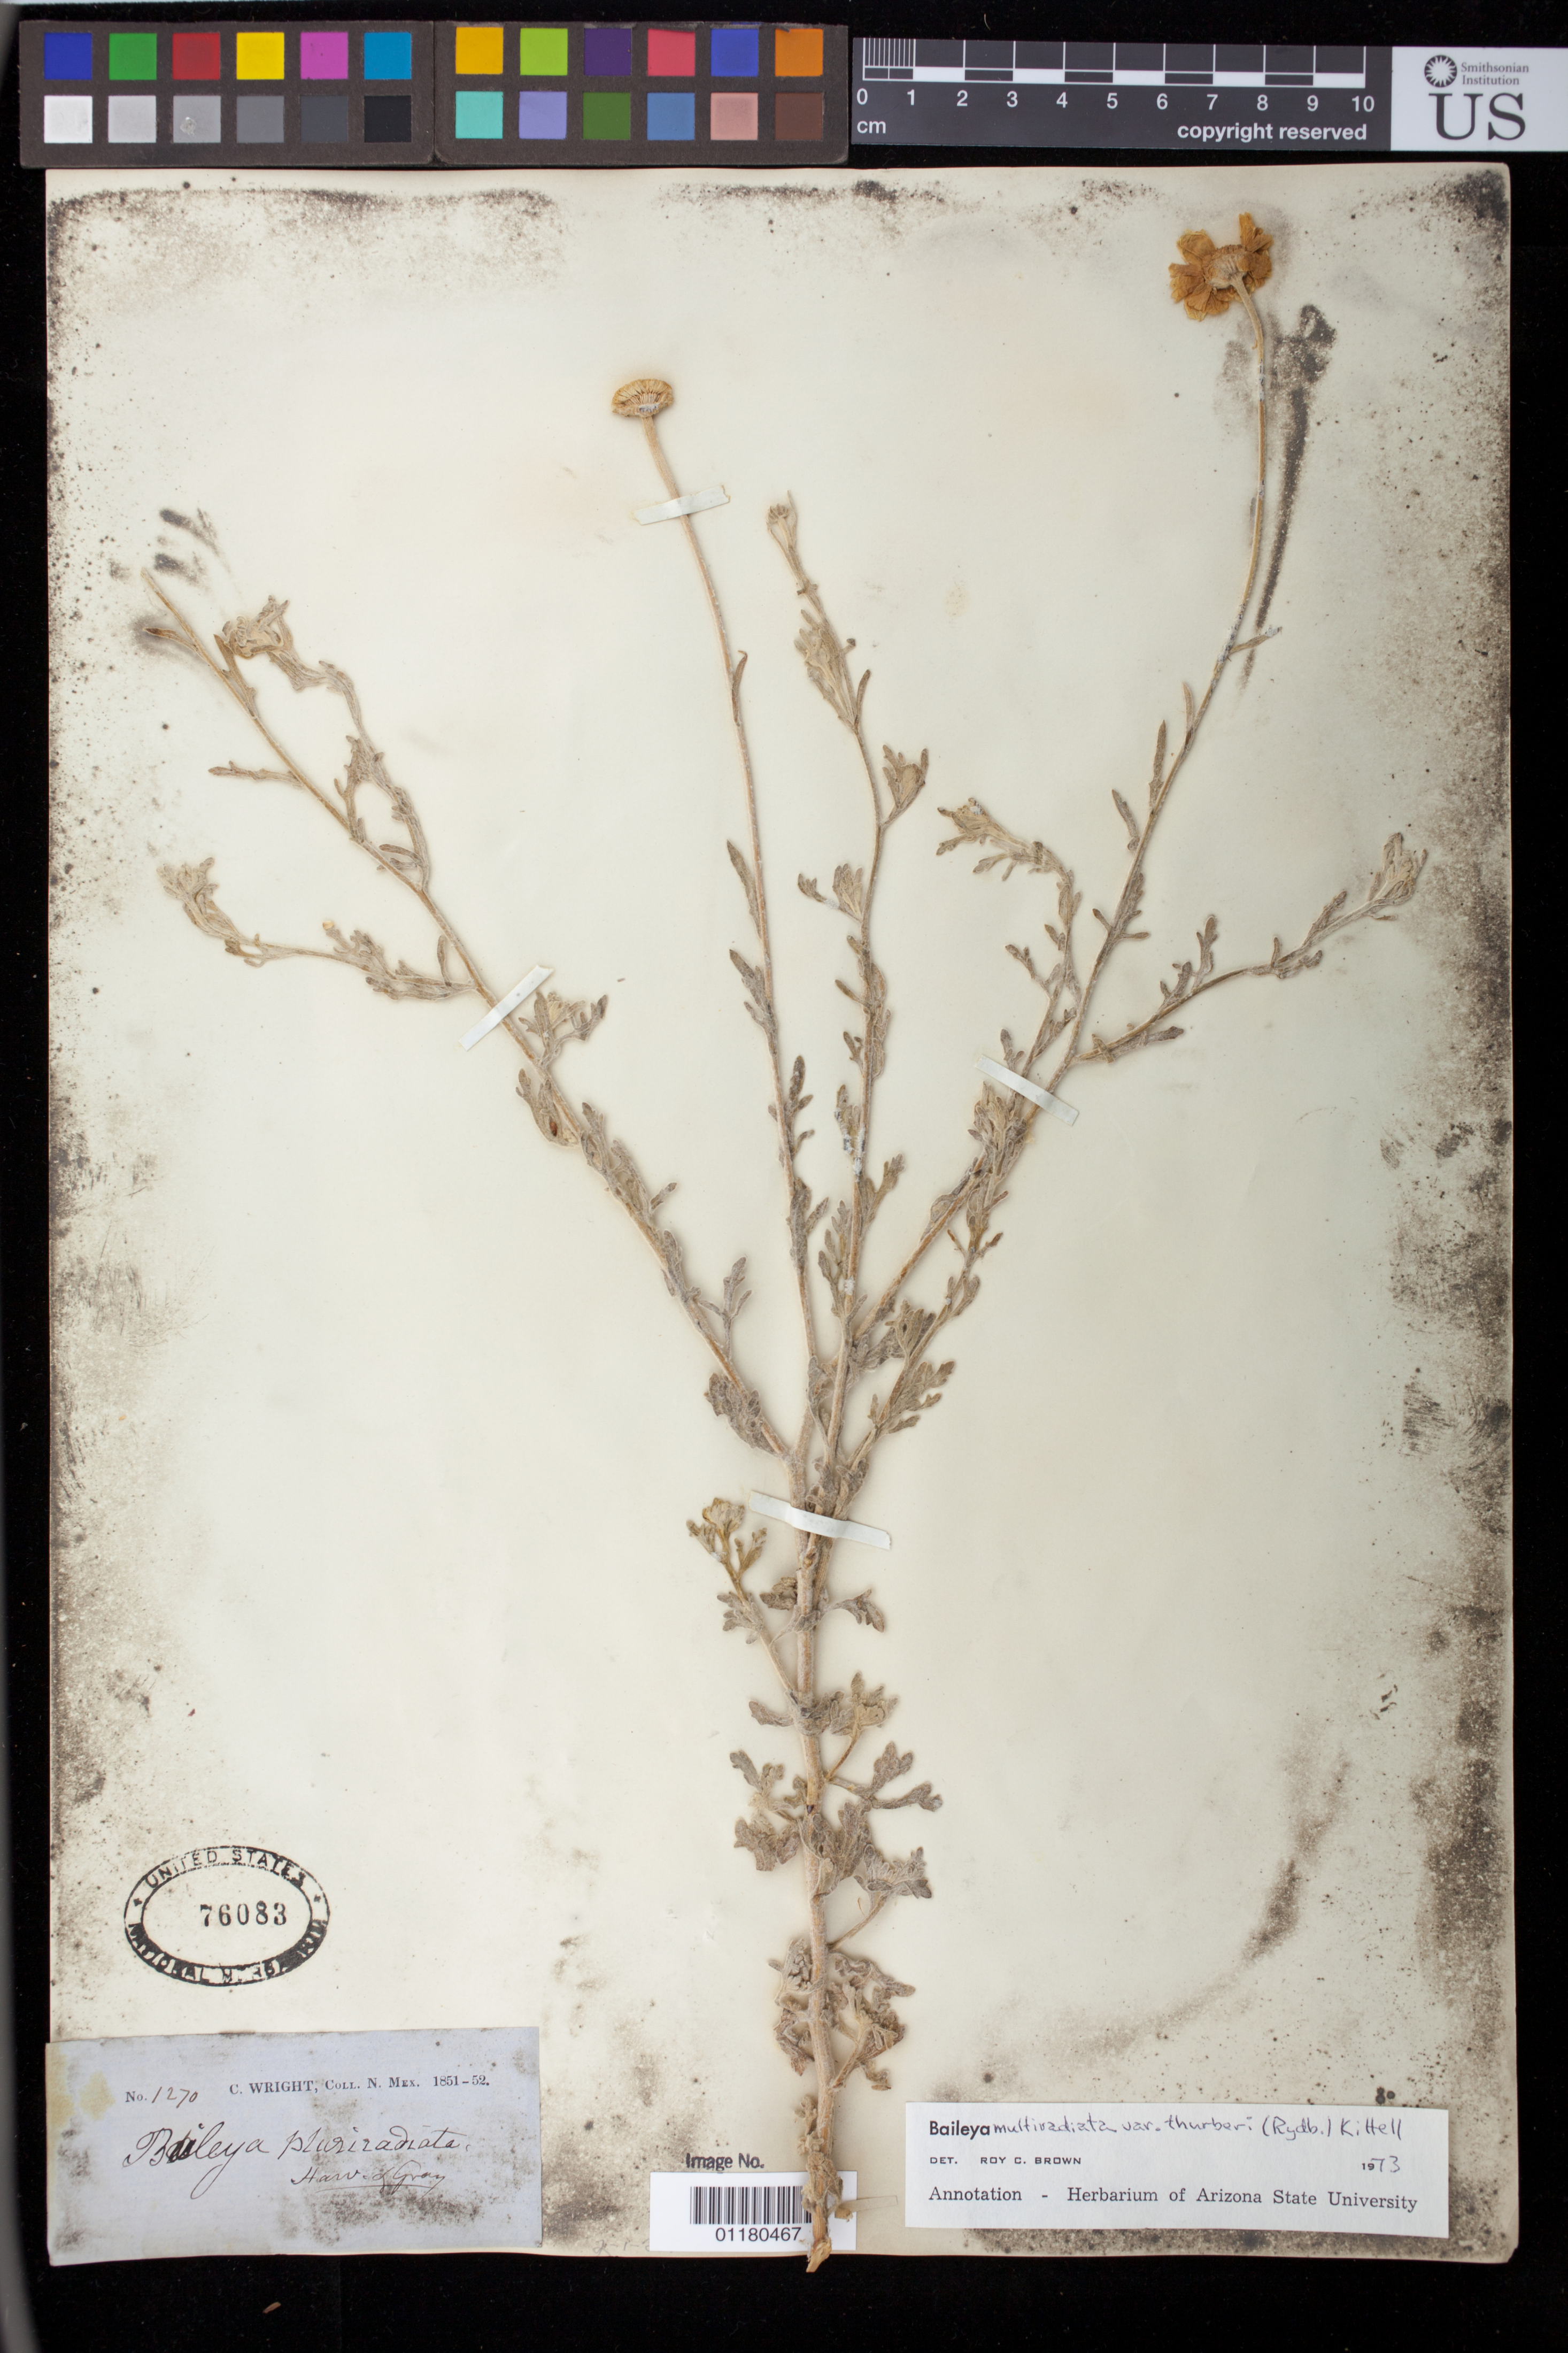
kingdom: Plantae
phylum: Tracheophyta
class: Magnoliopsida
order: Asterales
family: Asteraceae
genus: Baileya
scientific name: Baileya multiradiata var. thurberi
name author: (Rydb.) Kittell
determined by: Brown, Roy C.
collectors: C. Wright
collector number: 1270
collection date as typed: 1851 to -- --- 1852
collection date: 1851/1852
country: United States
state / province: New Mexico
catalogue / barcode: US 76083